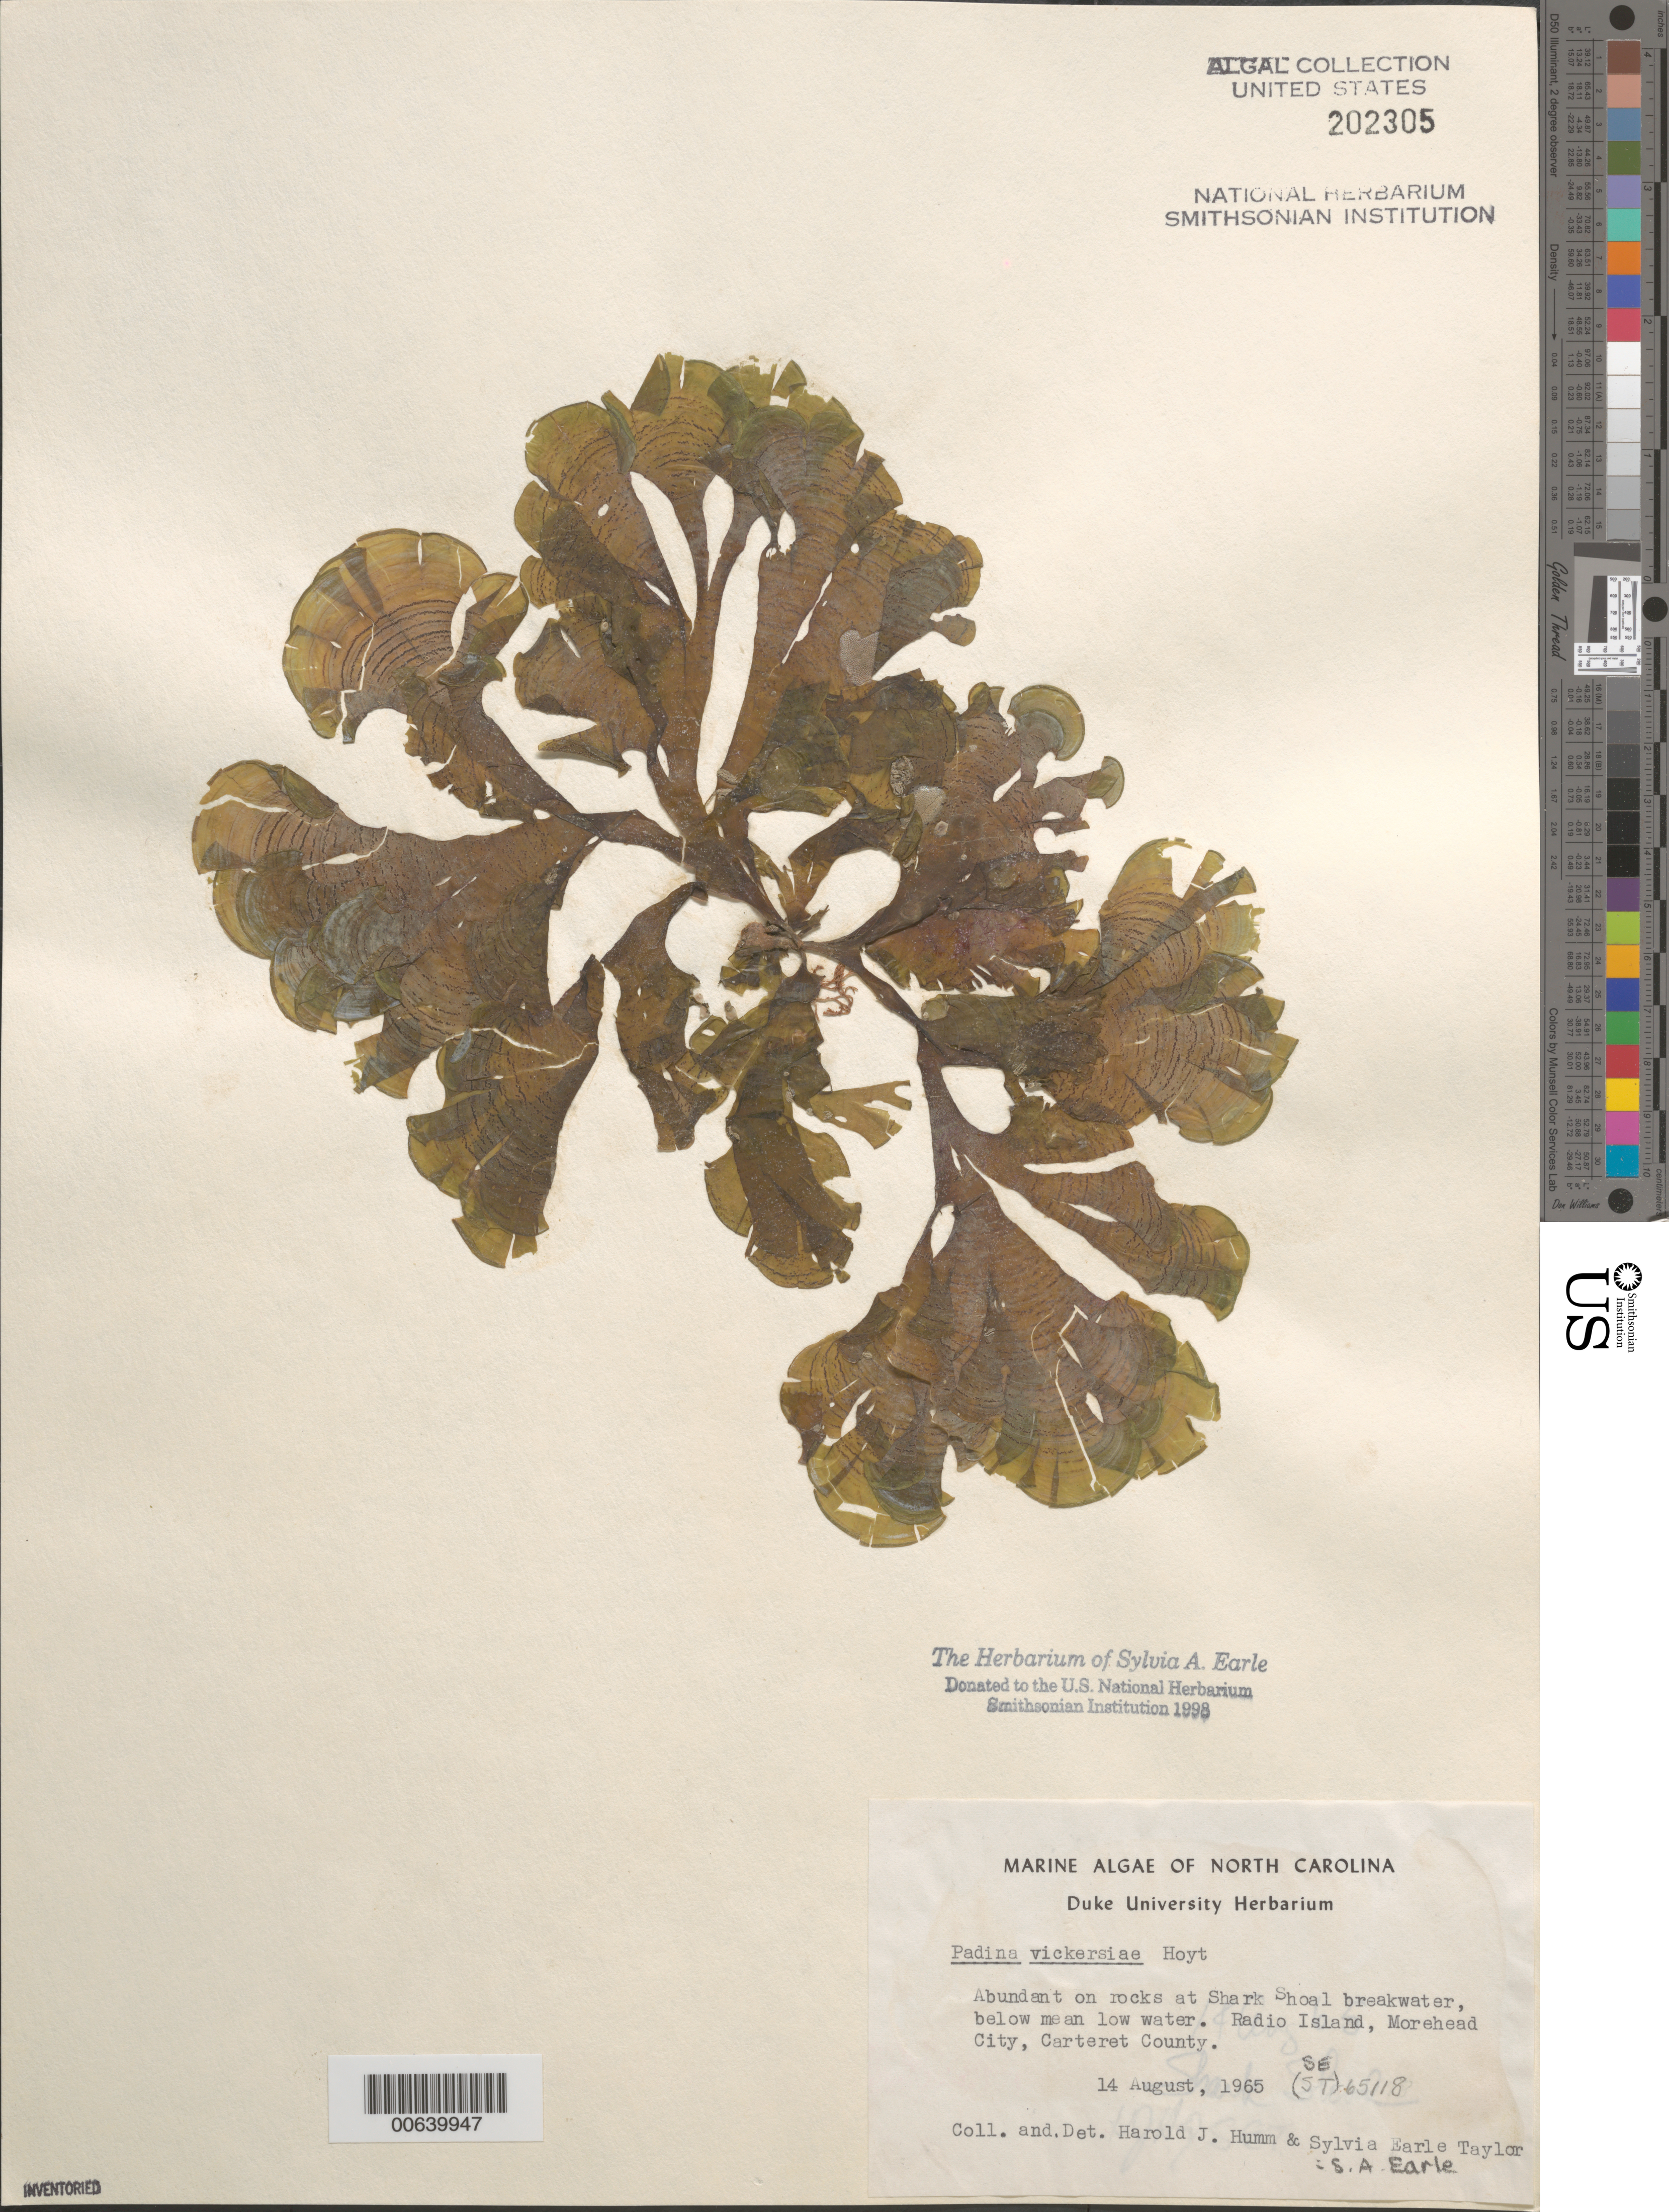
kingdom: Chromista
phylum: Ochrophyta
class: Phaeophyceae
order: Dictyotales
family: Dictyotaceae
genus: Padina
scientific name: Padina gymnospora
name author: (Kütz.) O.G. Sond.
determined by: Algae name updating Project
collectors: H. J. Humm & S. A. Earle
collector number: SE 65118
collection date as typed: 14 Aug 1965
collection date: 1965-08-14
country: United States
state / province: North Carolina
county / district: Carteret County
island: Radio Island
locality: Shark Shoal breakwater, Morehead City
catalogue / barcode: US 202305